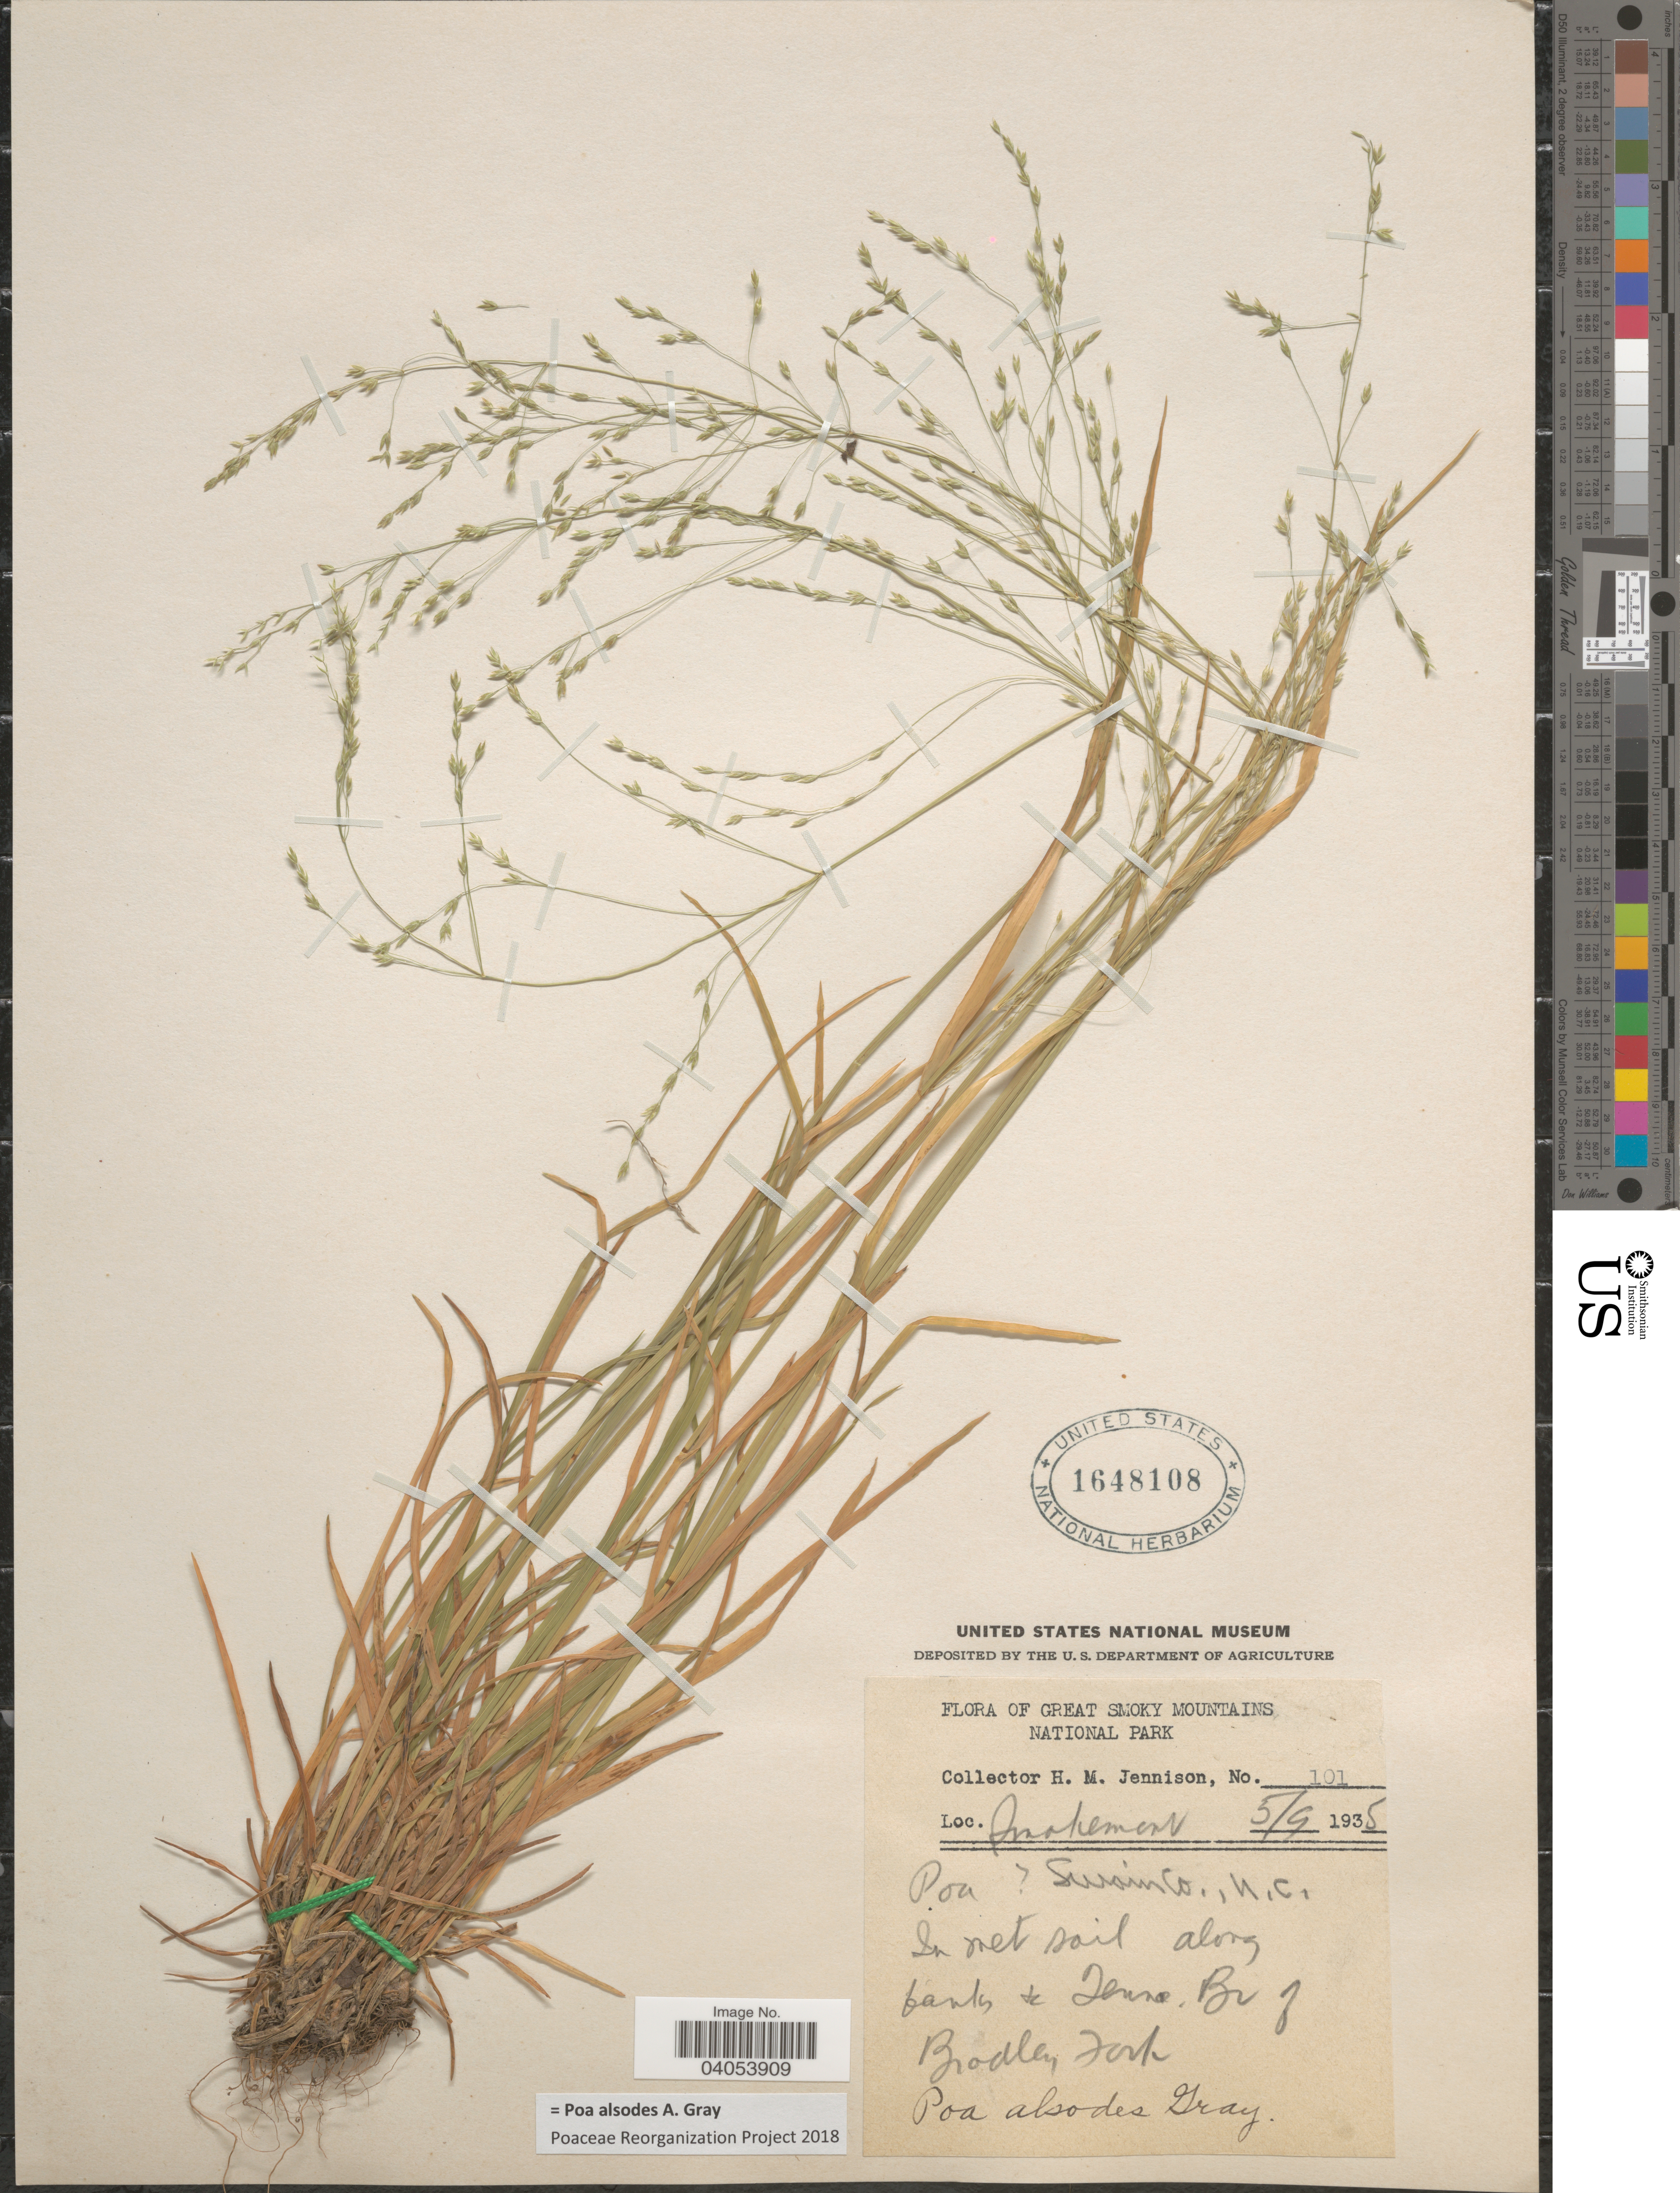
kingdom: Plantae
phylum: Tracheophyta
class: Liliopsida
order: Poales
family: Poaceae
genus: Poa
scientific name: Poa alsodes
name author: A. Gray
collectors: H. Jennison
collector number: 101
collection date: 1935-05-09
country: United States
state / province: North Carolina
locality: Great Smoky Mountains National Park. Smokemont. Swain Co. Along banks of Tenne. Br of Bradley Fork.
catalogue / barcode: US 1648108